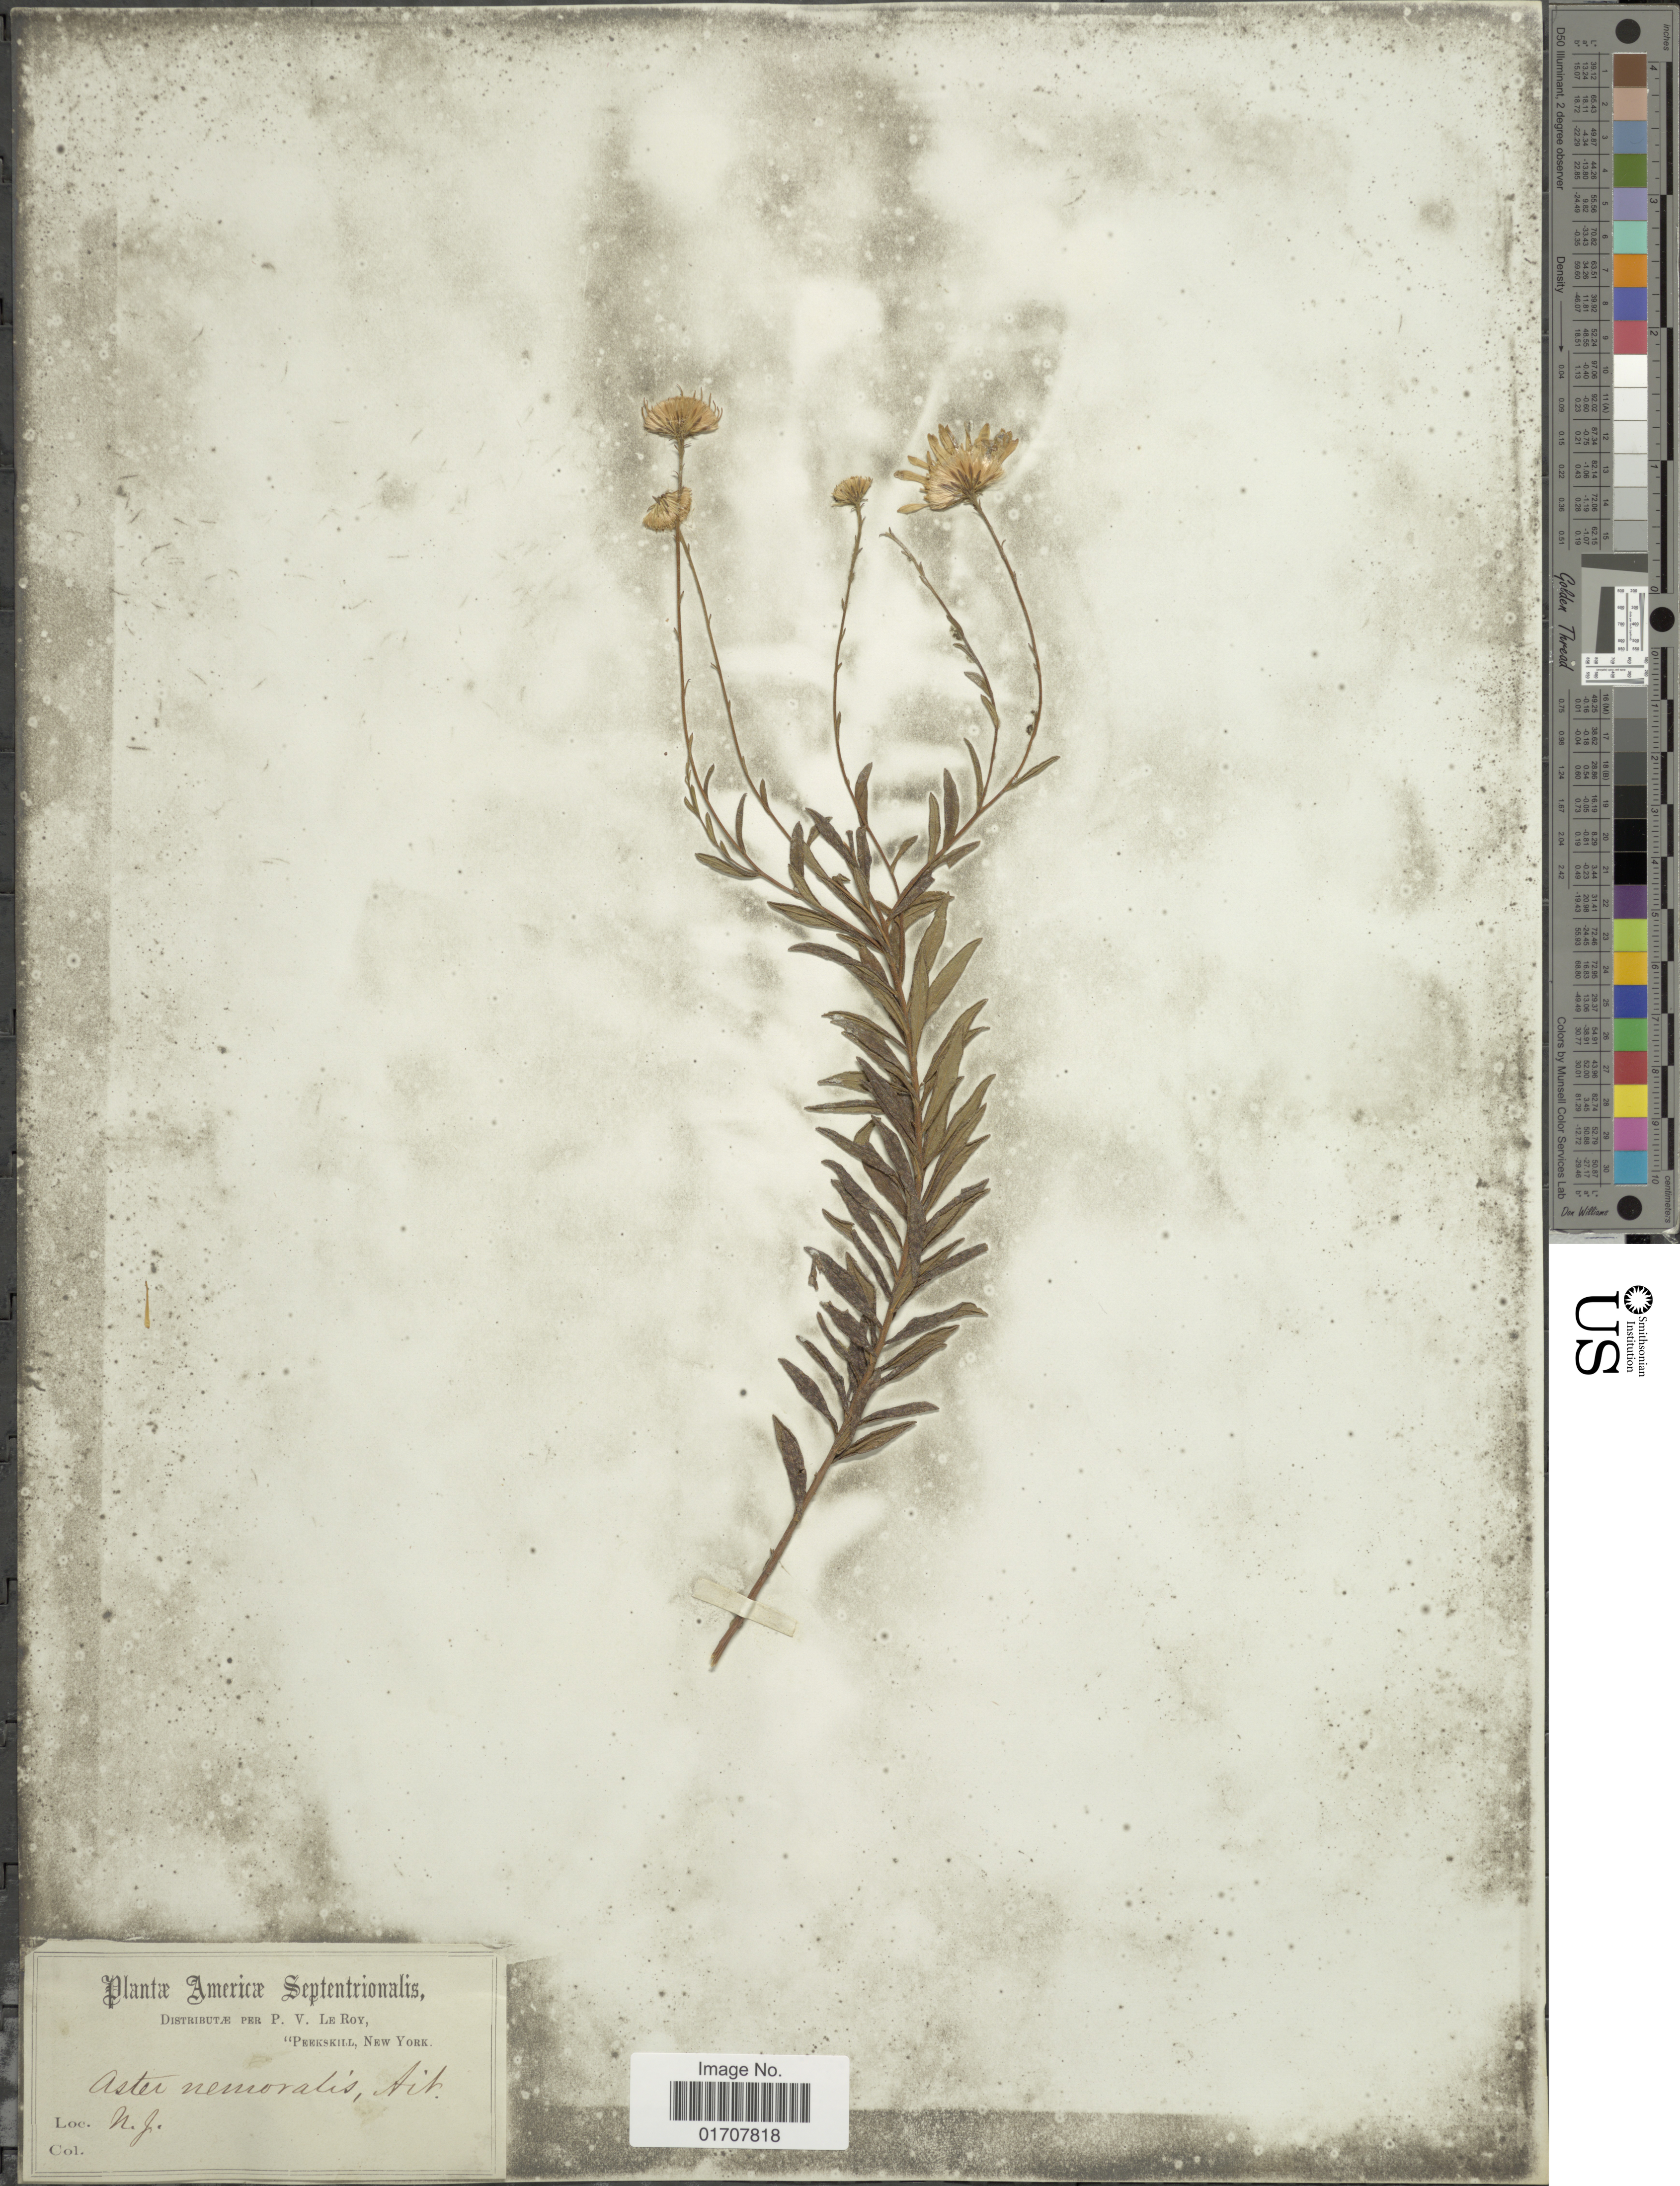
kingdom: Plantae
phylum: Tracheophyta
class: Magnoliopsida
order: Asterales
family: Asteraceae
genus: Oclemena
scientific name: Oclemena nemoralis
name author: (Aiton) Greene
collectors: P. Leroy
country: United States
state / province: New Jersey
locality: Peekskill New York [unsure placement]